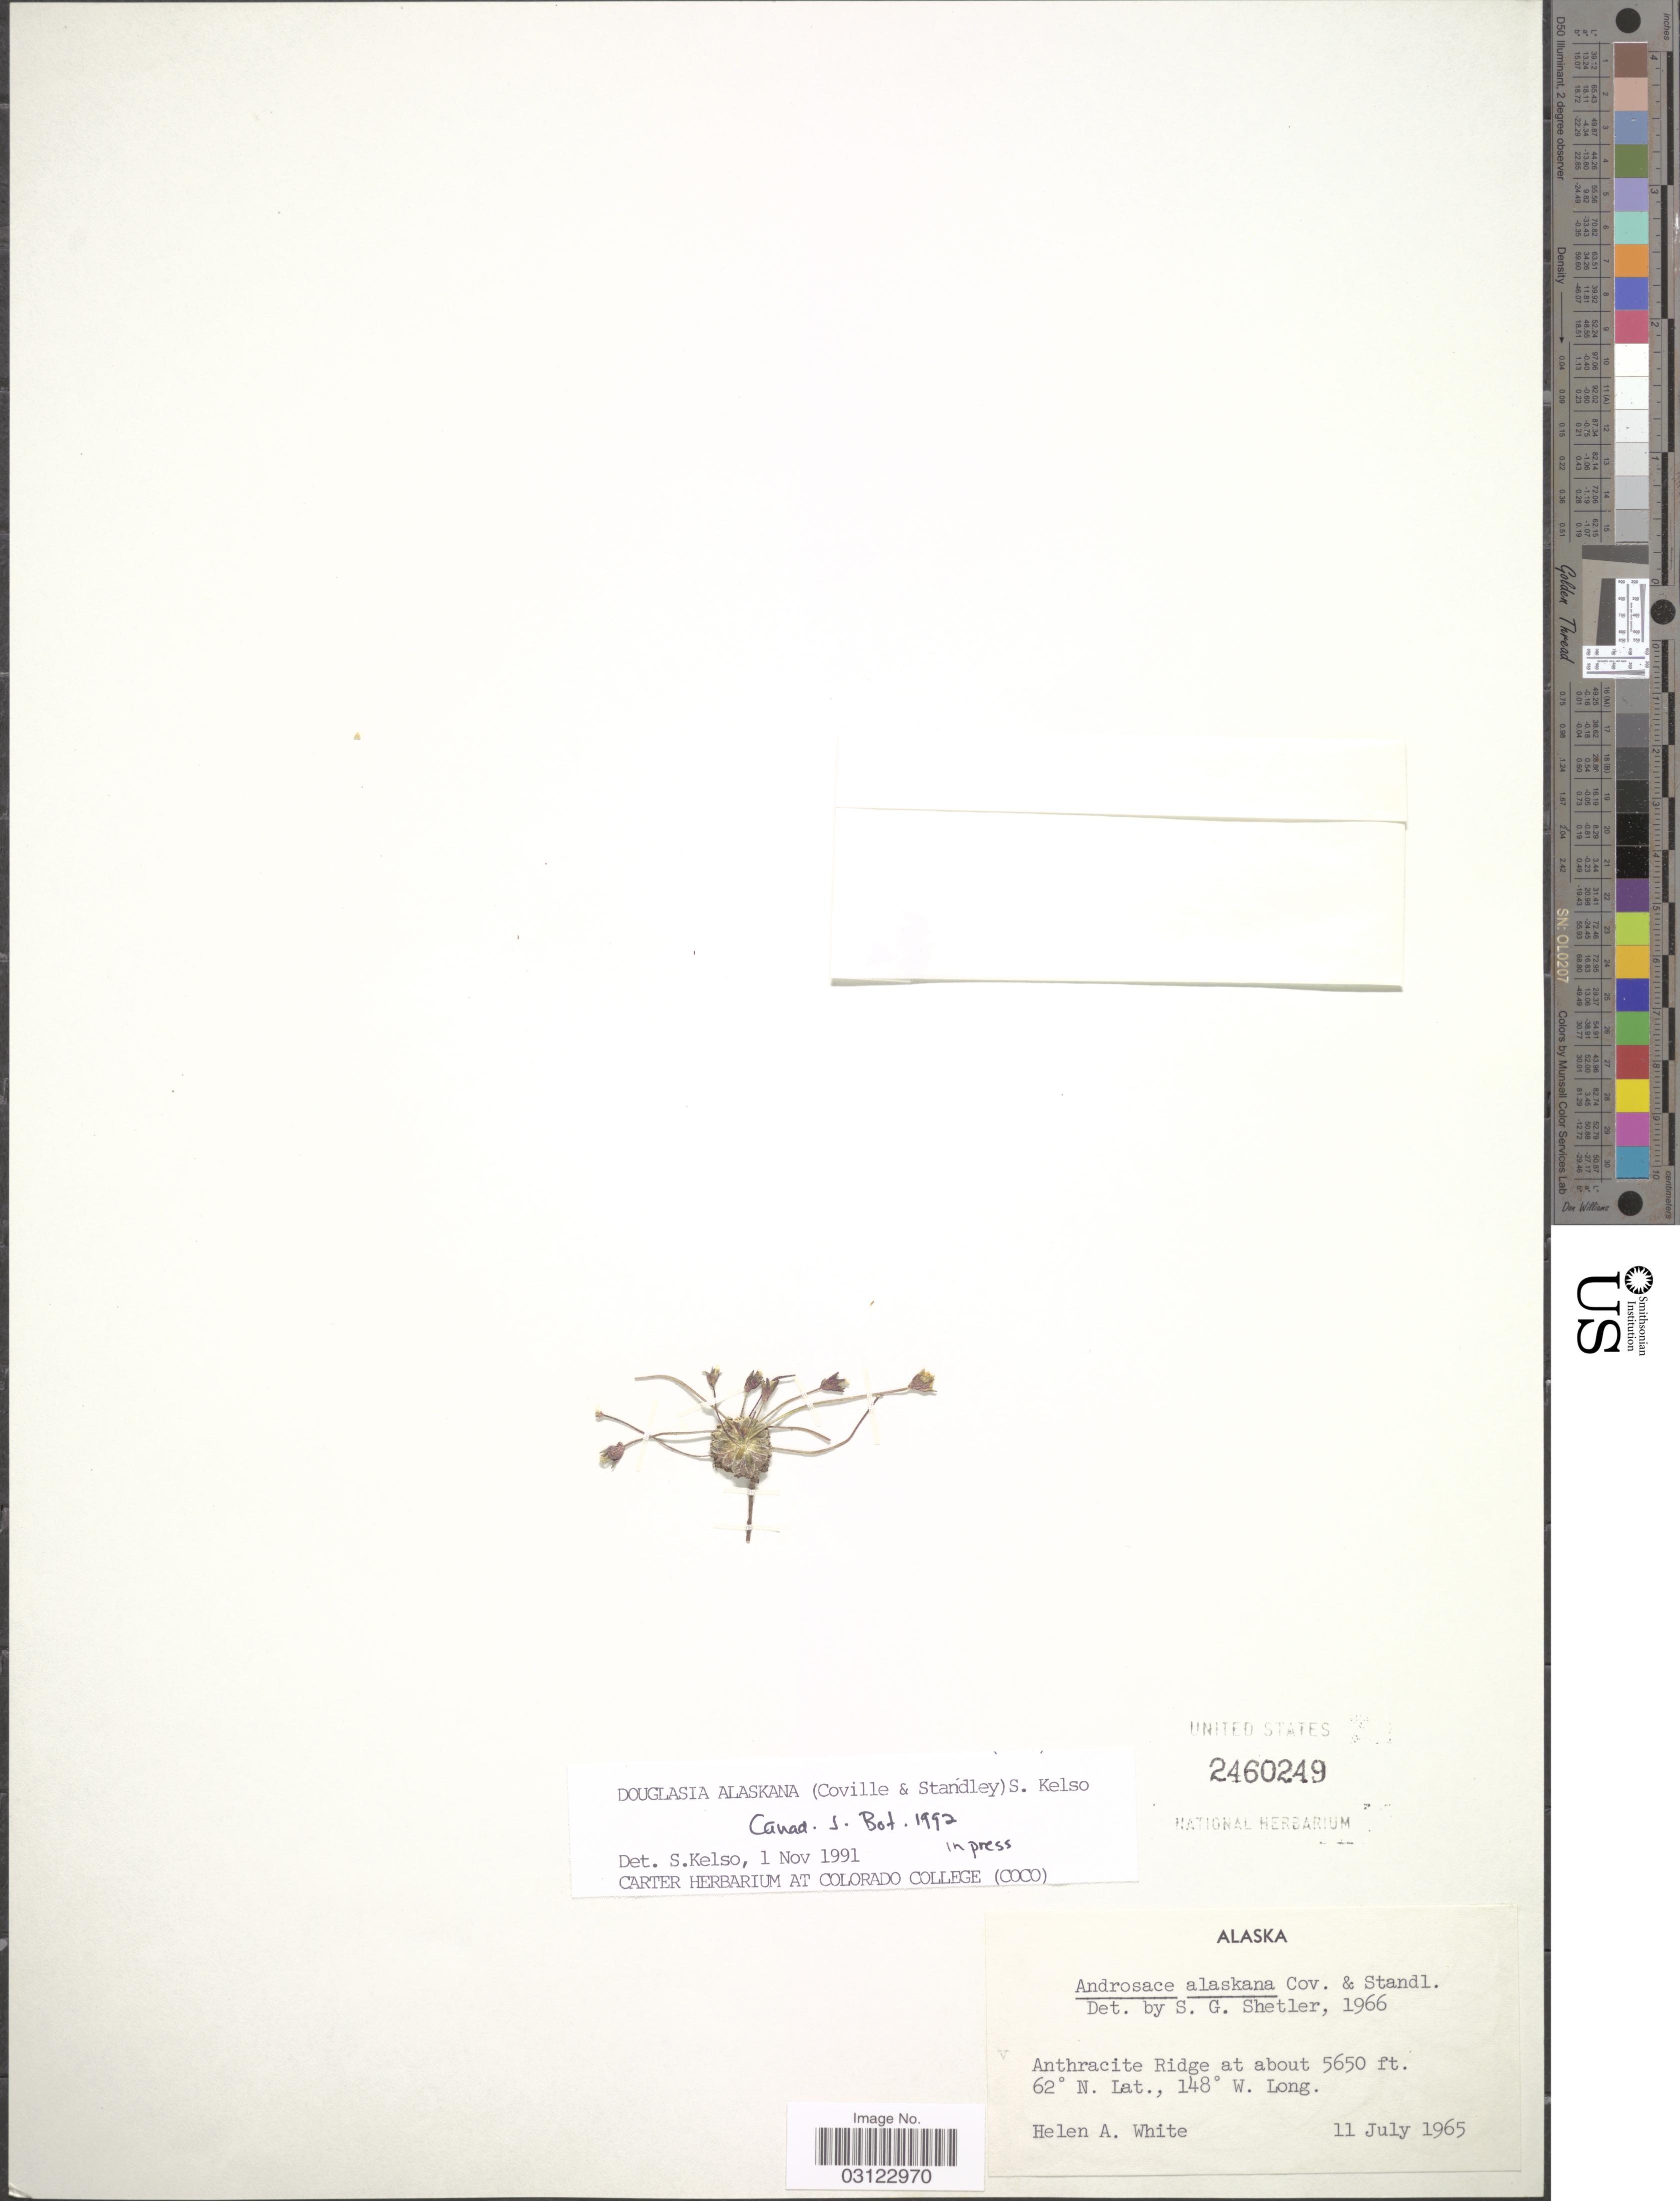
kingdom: Plantae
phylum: Tracheophyta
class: Magnoliopsida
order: Ericales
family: Primulaceae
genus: Douglasia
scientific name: Douglasia alaskana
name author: (Coville & Standl. ex Hultén) S. Kelso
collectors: H. White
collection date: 1965-07-11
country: United States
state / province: Alaska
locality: Anthracite Ridge.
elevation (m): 1722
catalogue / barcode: US 2460249